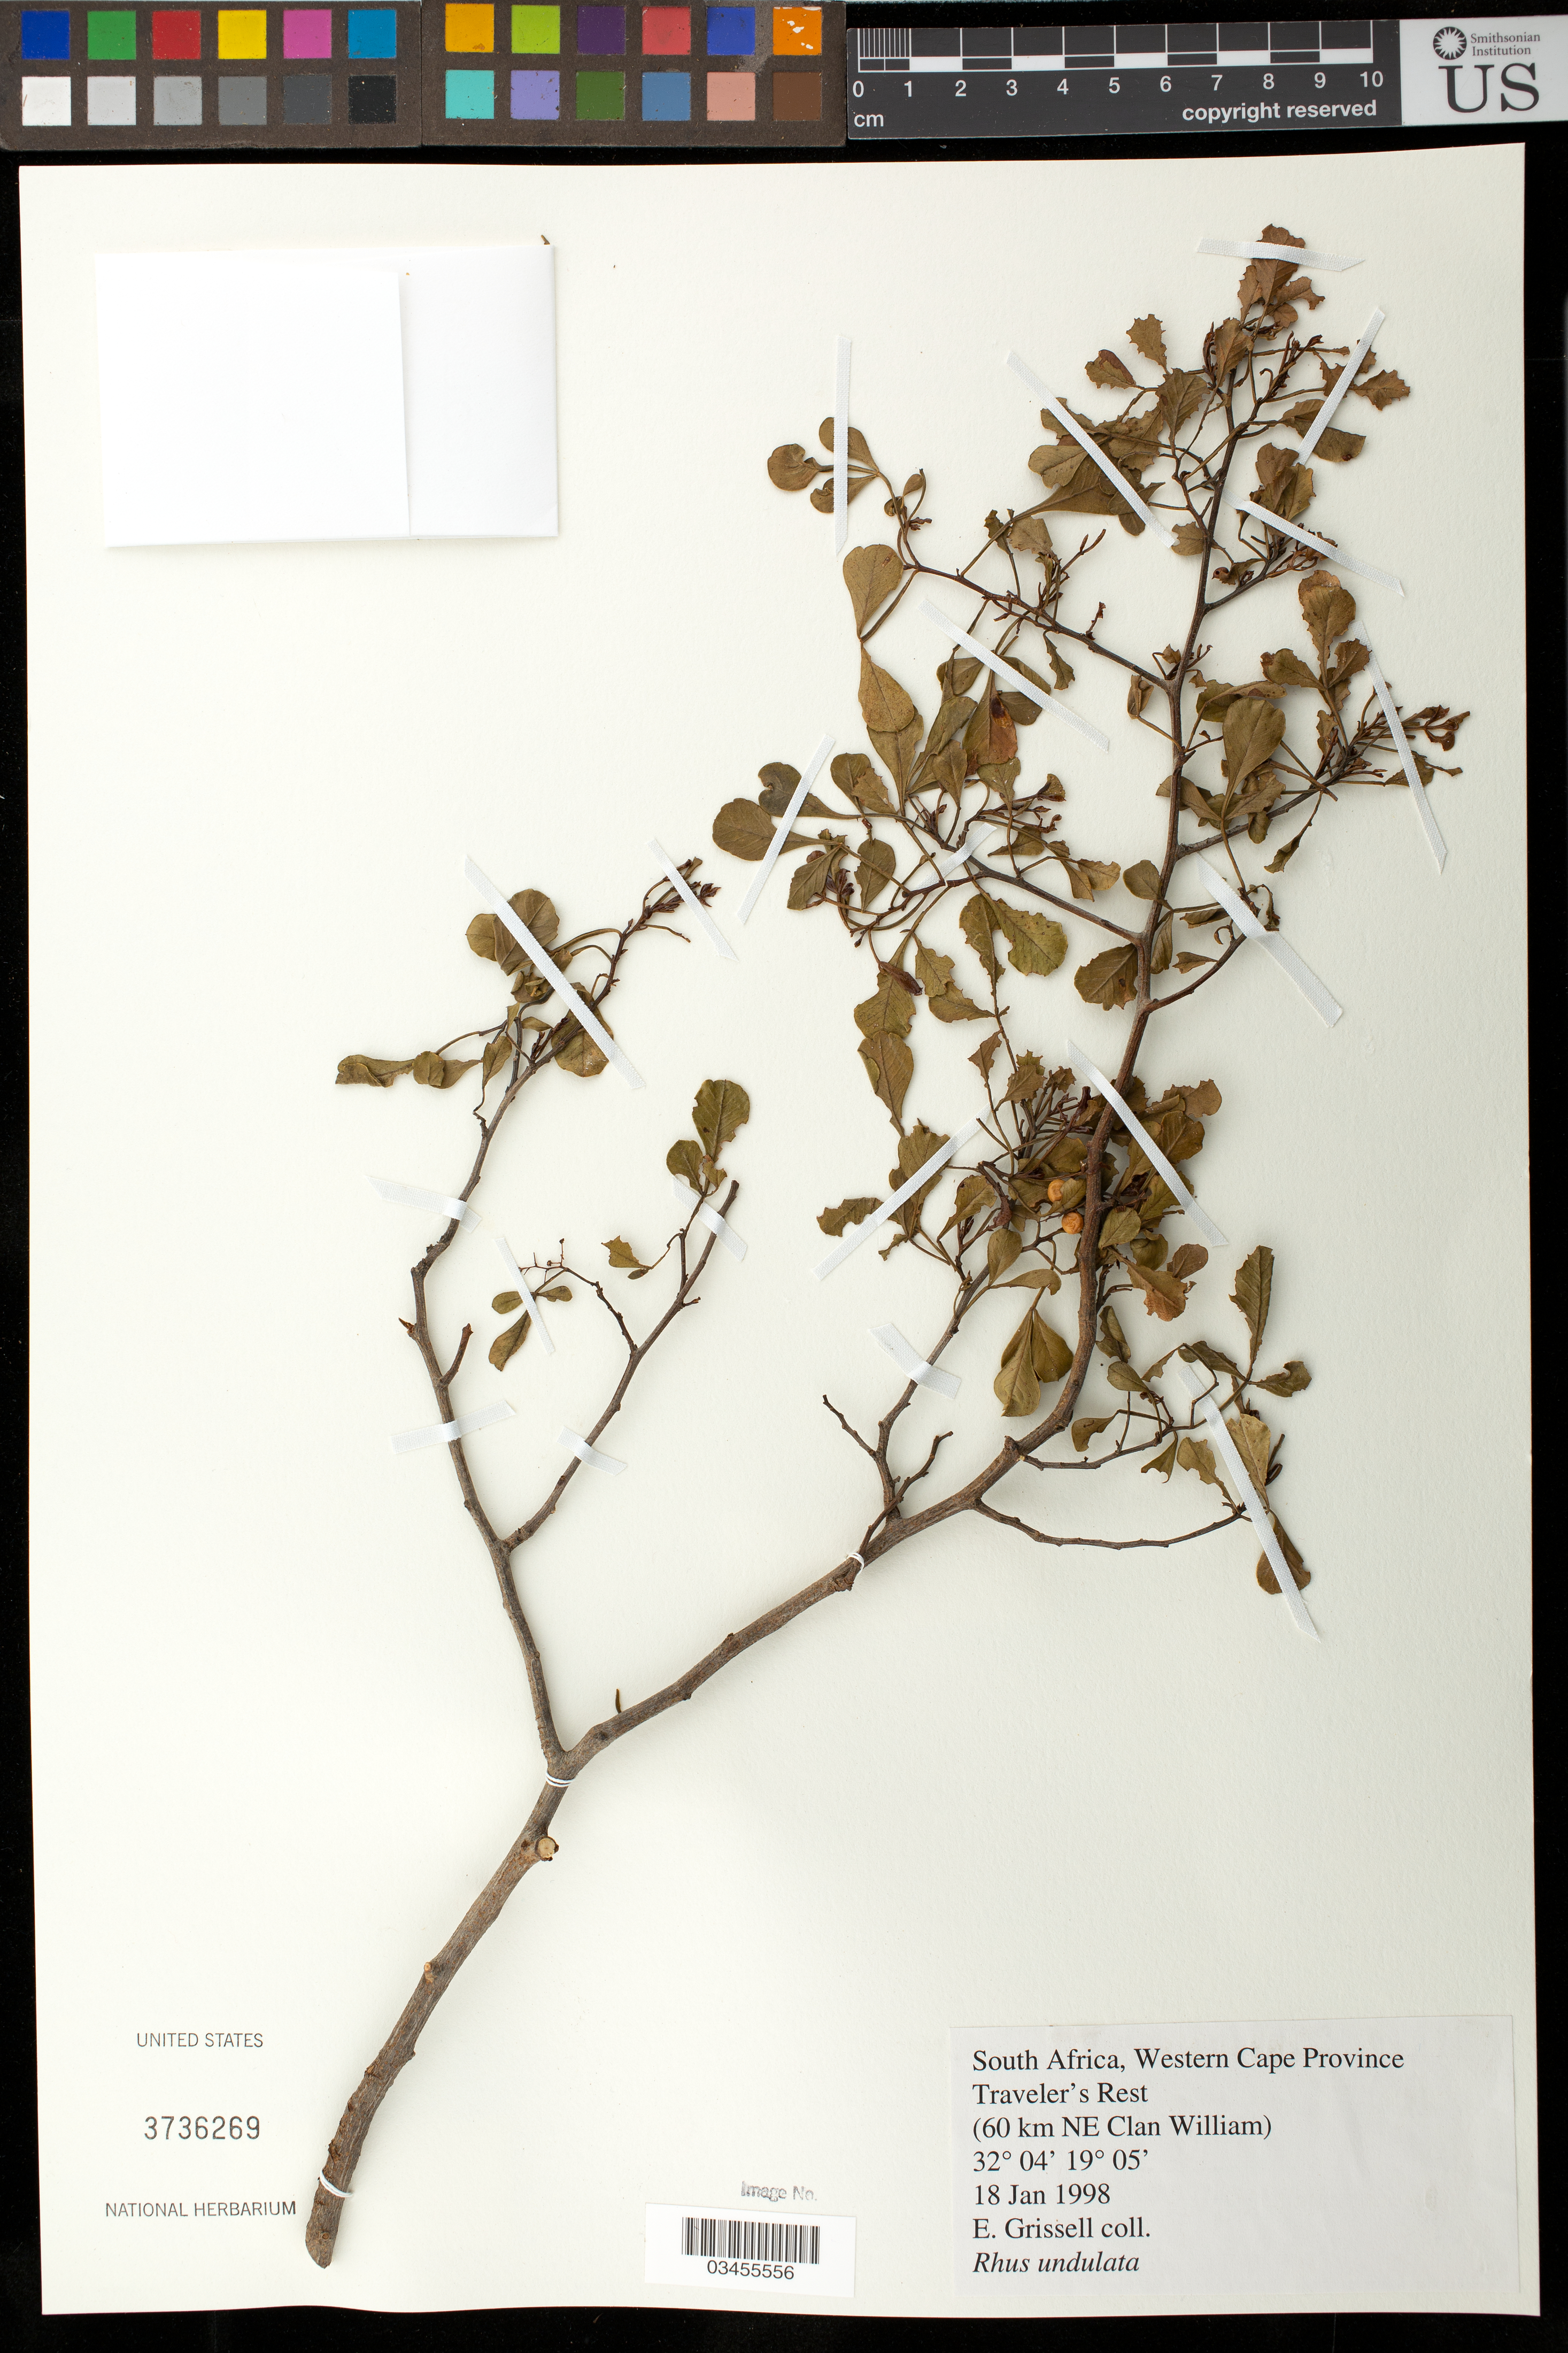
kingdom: Plantae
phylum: Tracheophyta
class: Magnoliopsida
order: Sapindales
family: Anacardiaceae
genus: Rhus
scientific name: Rhus undulata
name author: Jacq.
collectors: E. Grissell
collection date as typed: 18 Jan 1998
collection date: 1998-01-18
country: South Africa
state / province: Western Cape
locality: Traveler's Rest (60 km NE Clan William)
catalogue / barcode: US 3736269